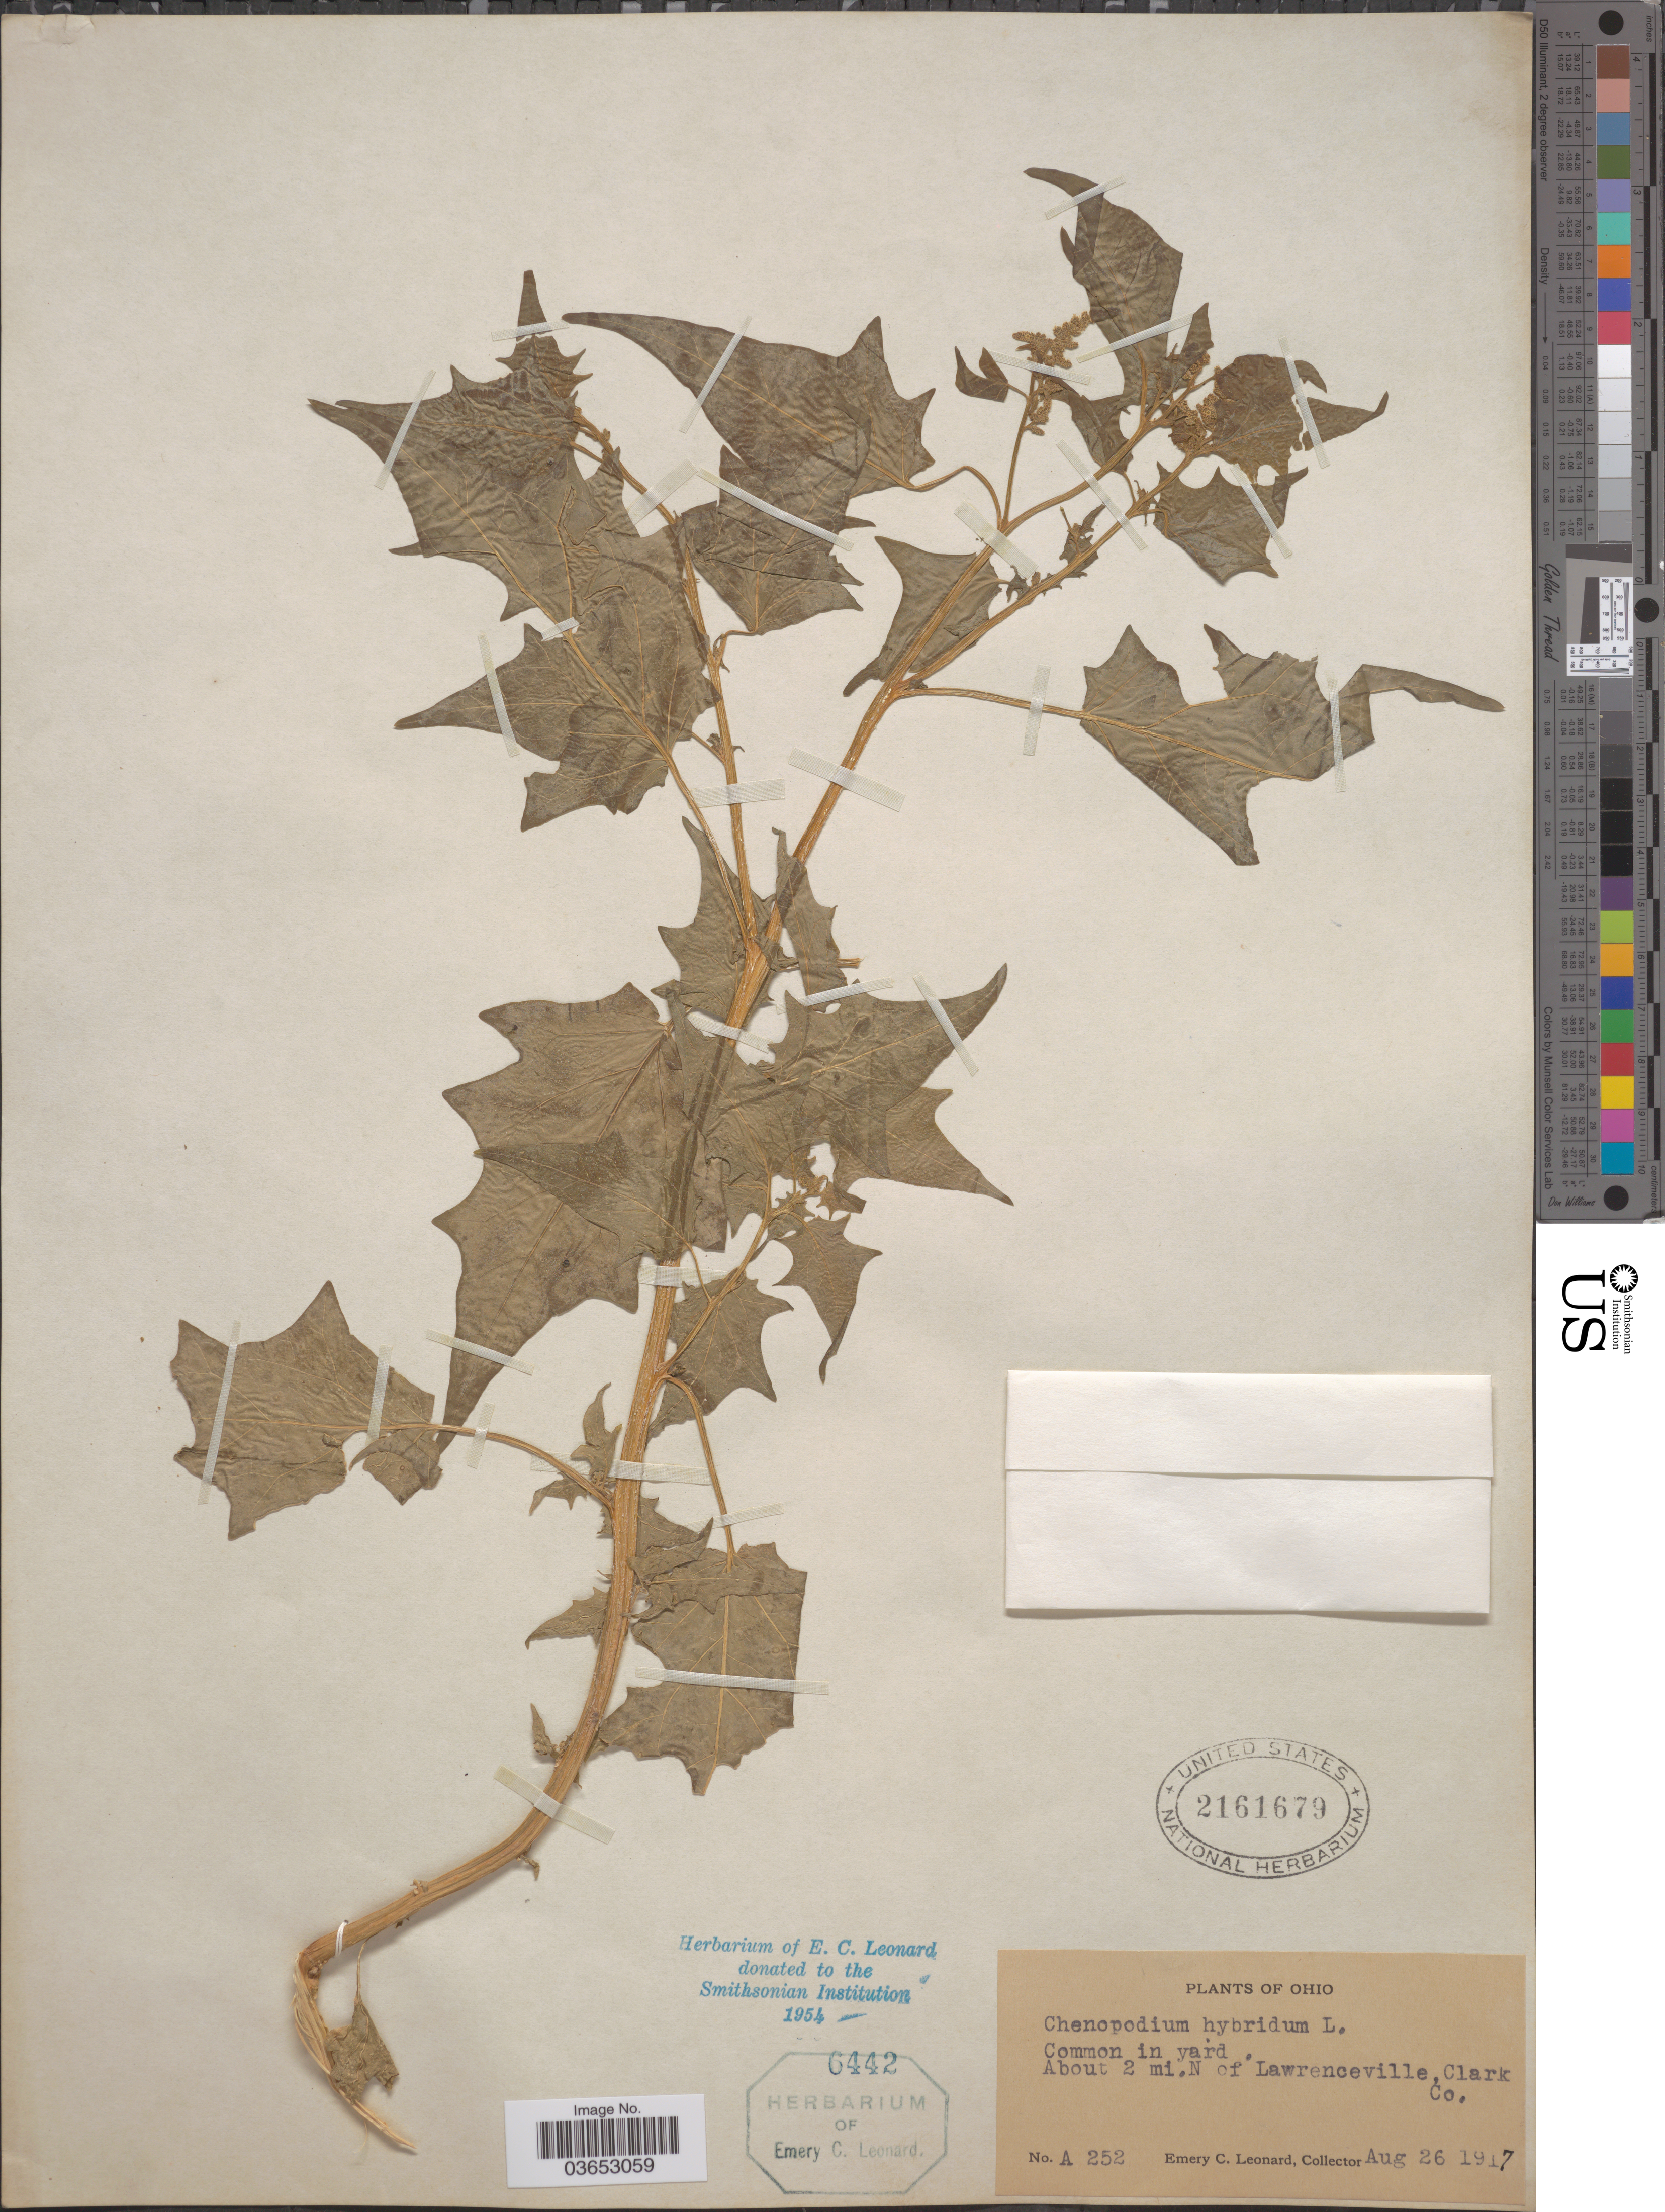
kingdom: Plantae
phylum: Tracheophyta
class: Magnoliopsida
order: Caryophyllales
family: Amaranthaceae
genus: Chenopodium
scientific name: Chenopodium gigantospermum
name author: Aellen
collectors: E. C. Leonard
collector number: A 252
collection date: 1917-08-26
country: United States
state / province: Ohio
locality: About 2 mi. N of Lawrenceville, Clark Co.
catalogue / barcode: US 2161679